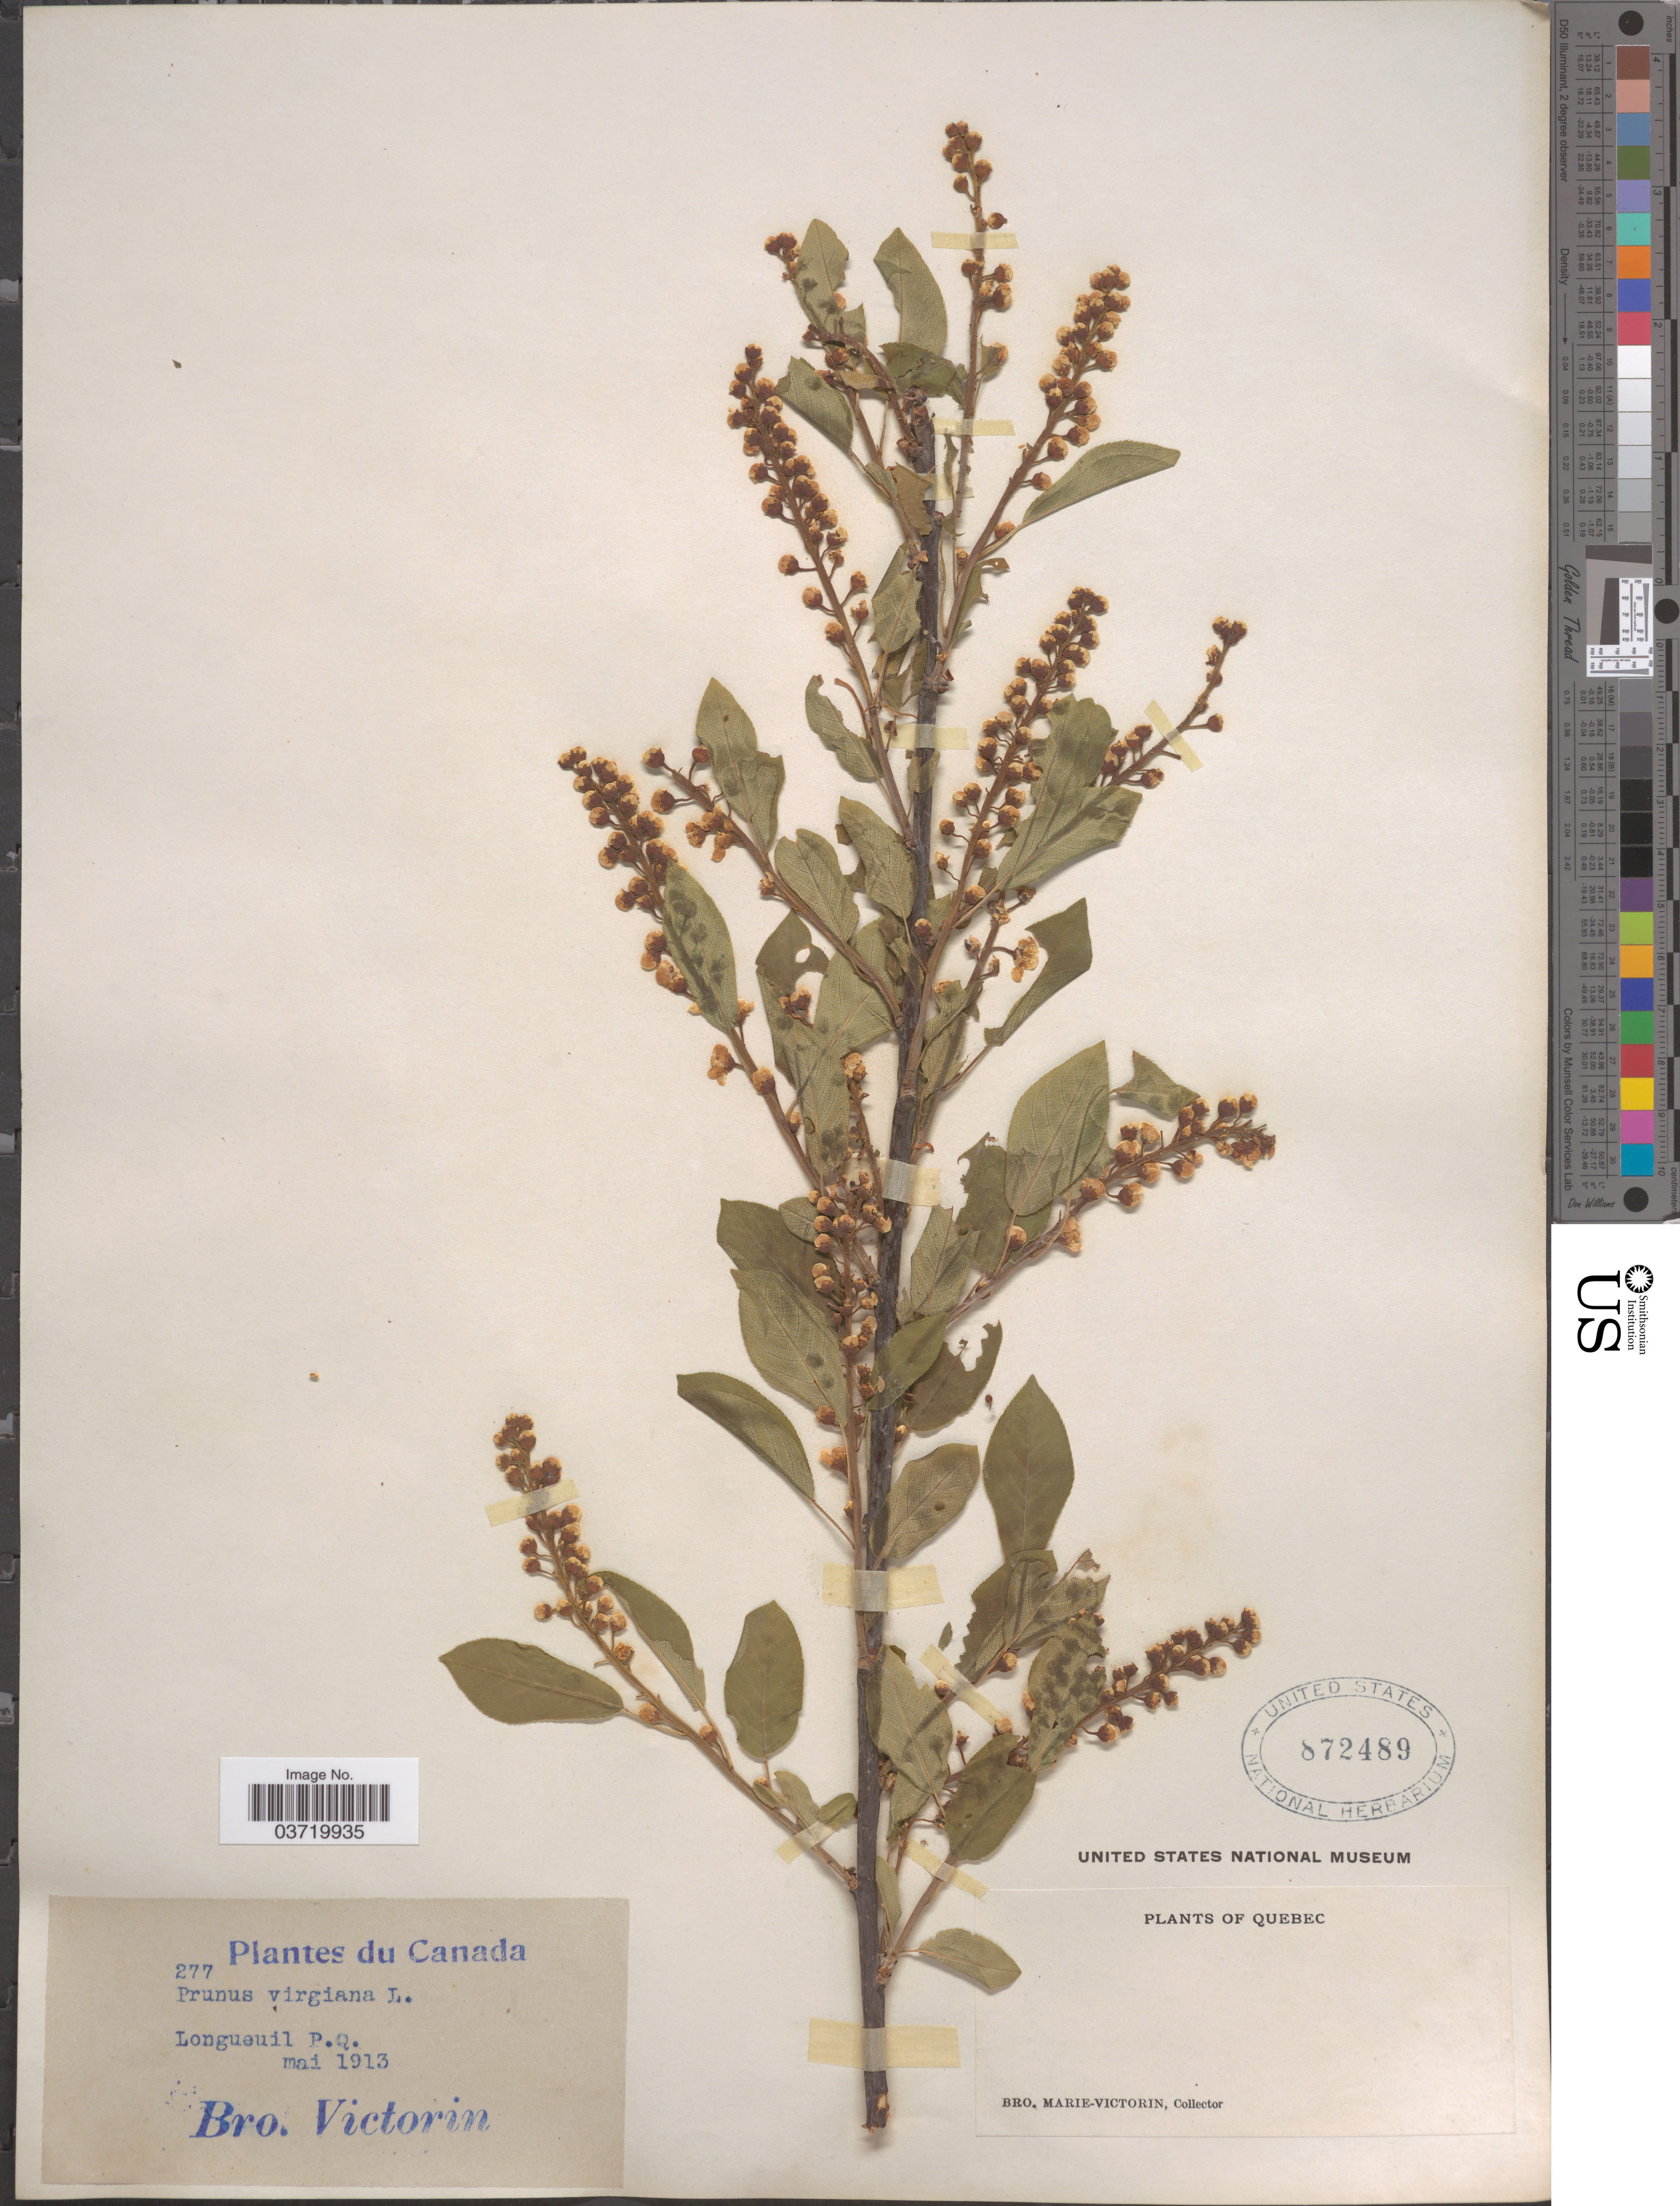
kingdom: Plantae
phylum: Tracheophyta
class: Magnoliopsida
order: Rosales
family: Rosaceae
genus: Prunus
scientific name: Prunus virginiana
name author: L.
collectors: Fr. Marie-Victorin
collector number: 277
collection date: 1913-05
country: Canada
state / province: Quebec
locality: Longueuil P. Q.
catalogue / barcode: US 872489